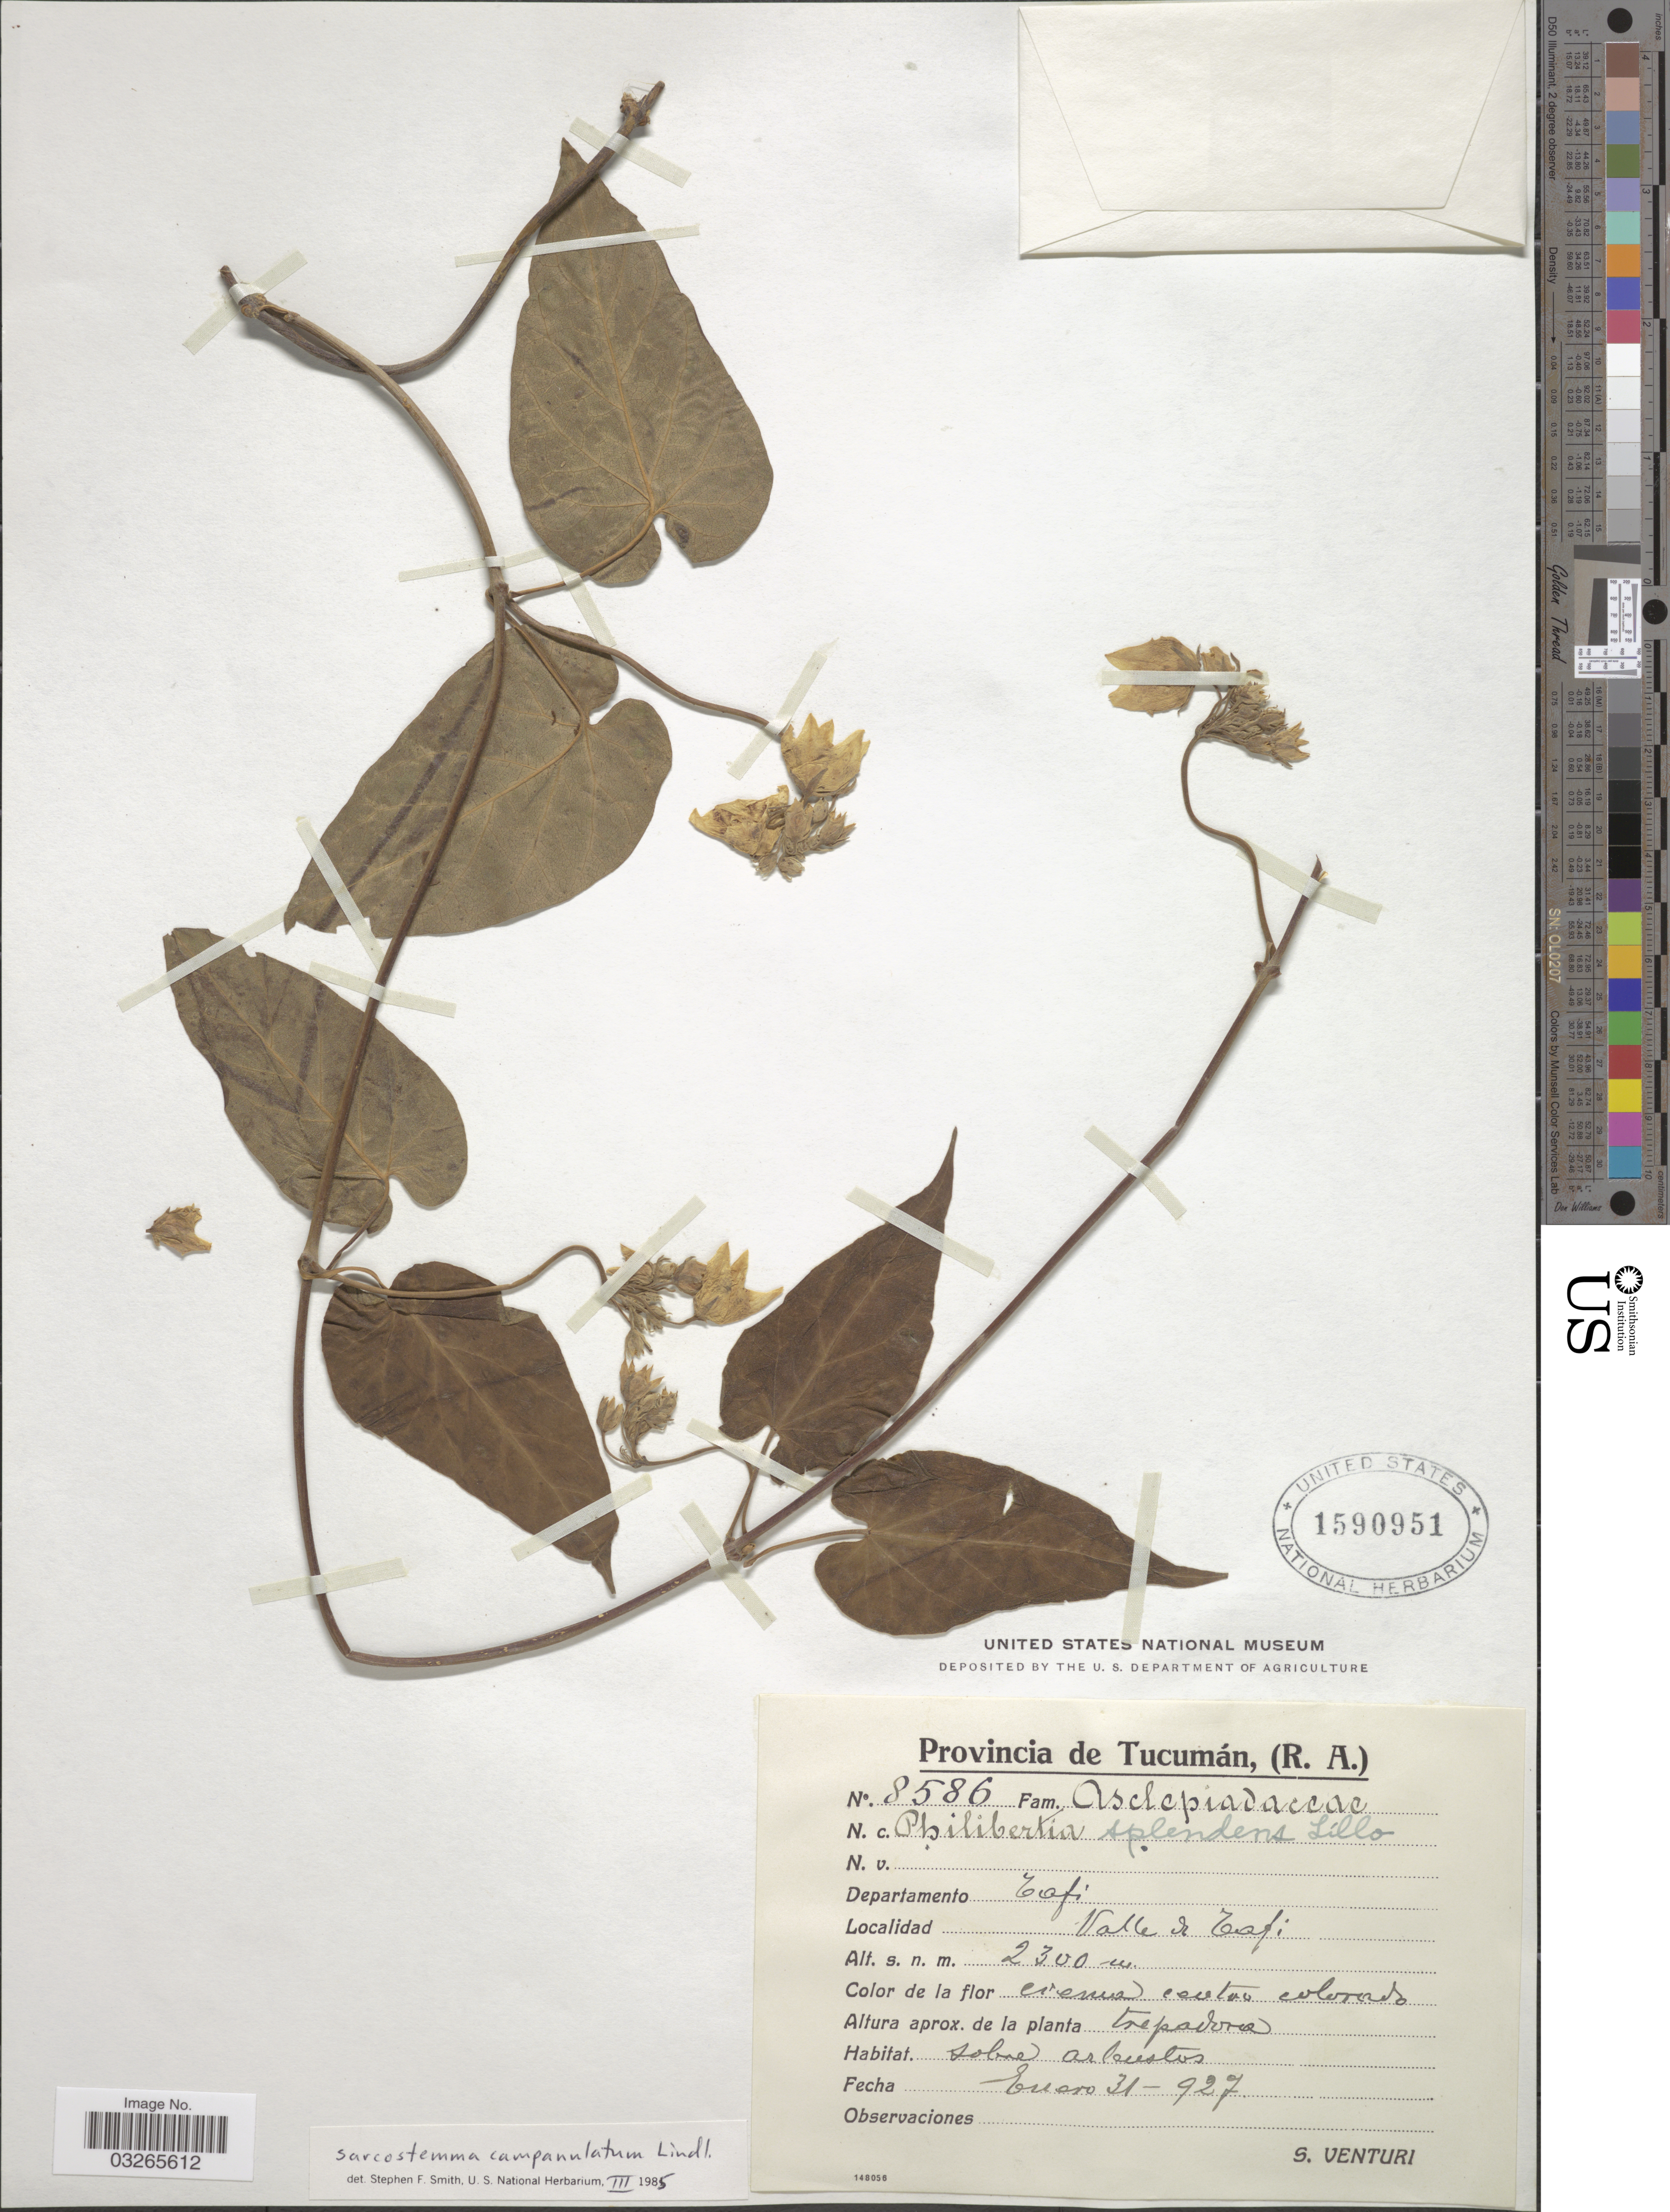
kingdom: Plantae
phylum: Tracheophyta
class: Magnoliopsida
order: Gentianales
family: Apocynaceae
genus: Sarcostemma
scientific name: Sarcostemma campanulatum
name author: Lindl.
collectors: S. Venturi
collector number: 8586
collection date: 1927-01-31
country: Argentina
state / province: Tucuman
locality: Provincia de Tucumán, (R.A.) Departamento Tafi, Valle de Tafi.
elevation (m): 2300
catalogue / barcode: US 1590951